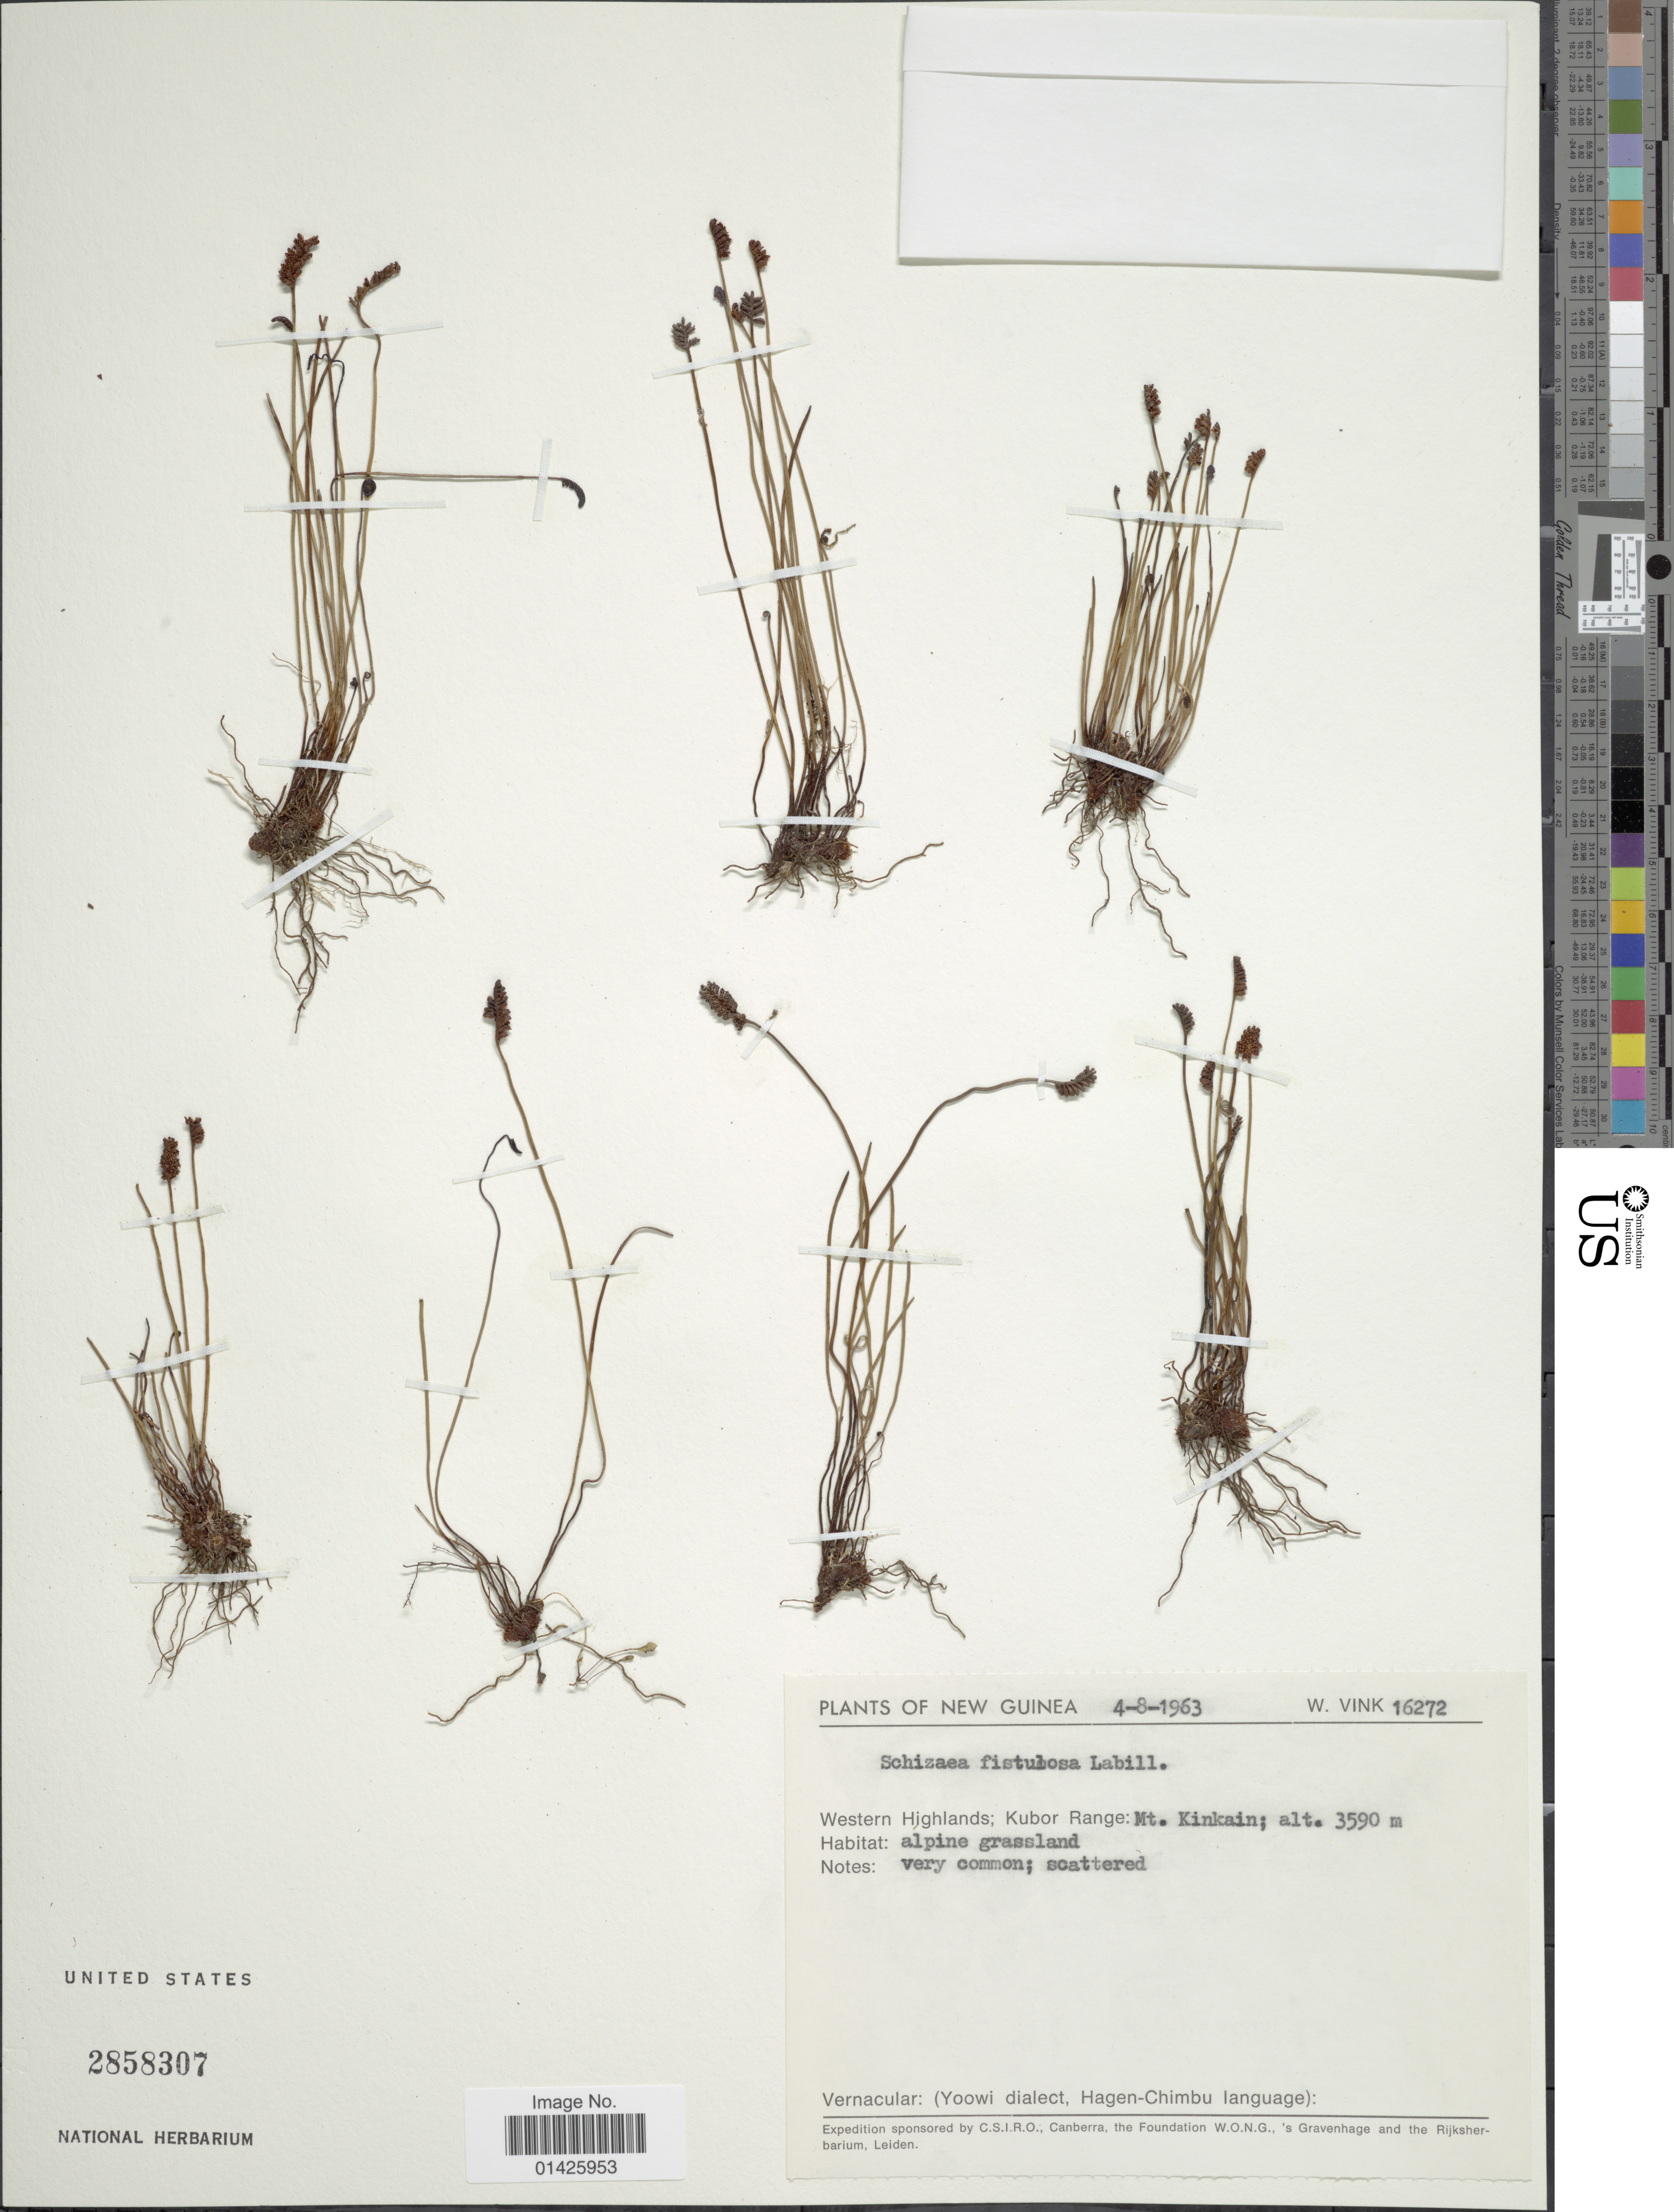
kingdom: Plantae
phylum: Tracheophyta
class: Polypodiopsida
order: Schizaeales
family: Schizaeaceae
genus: Schizaea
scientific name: Schizaea fistulosa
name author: Labill.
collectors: W. Vink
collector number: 16272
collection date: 1963-09-04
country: Papua New Guinea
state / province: Western Highlands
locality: New Guinea, Kubur Range, Mt. Kinkain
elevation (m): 3590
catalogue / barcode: US 2858307